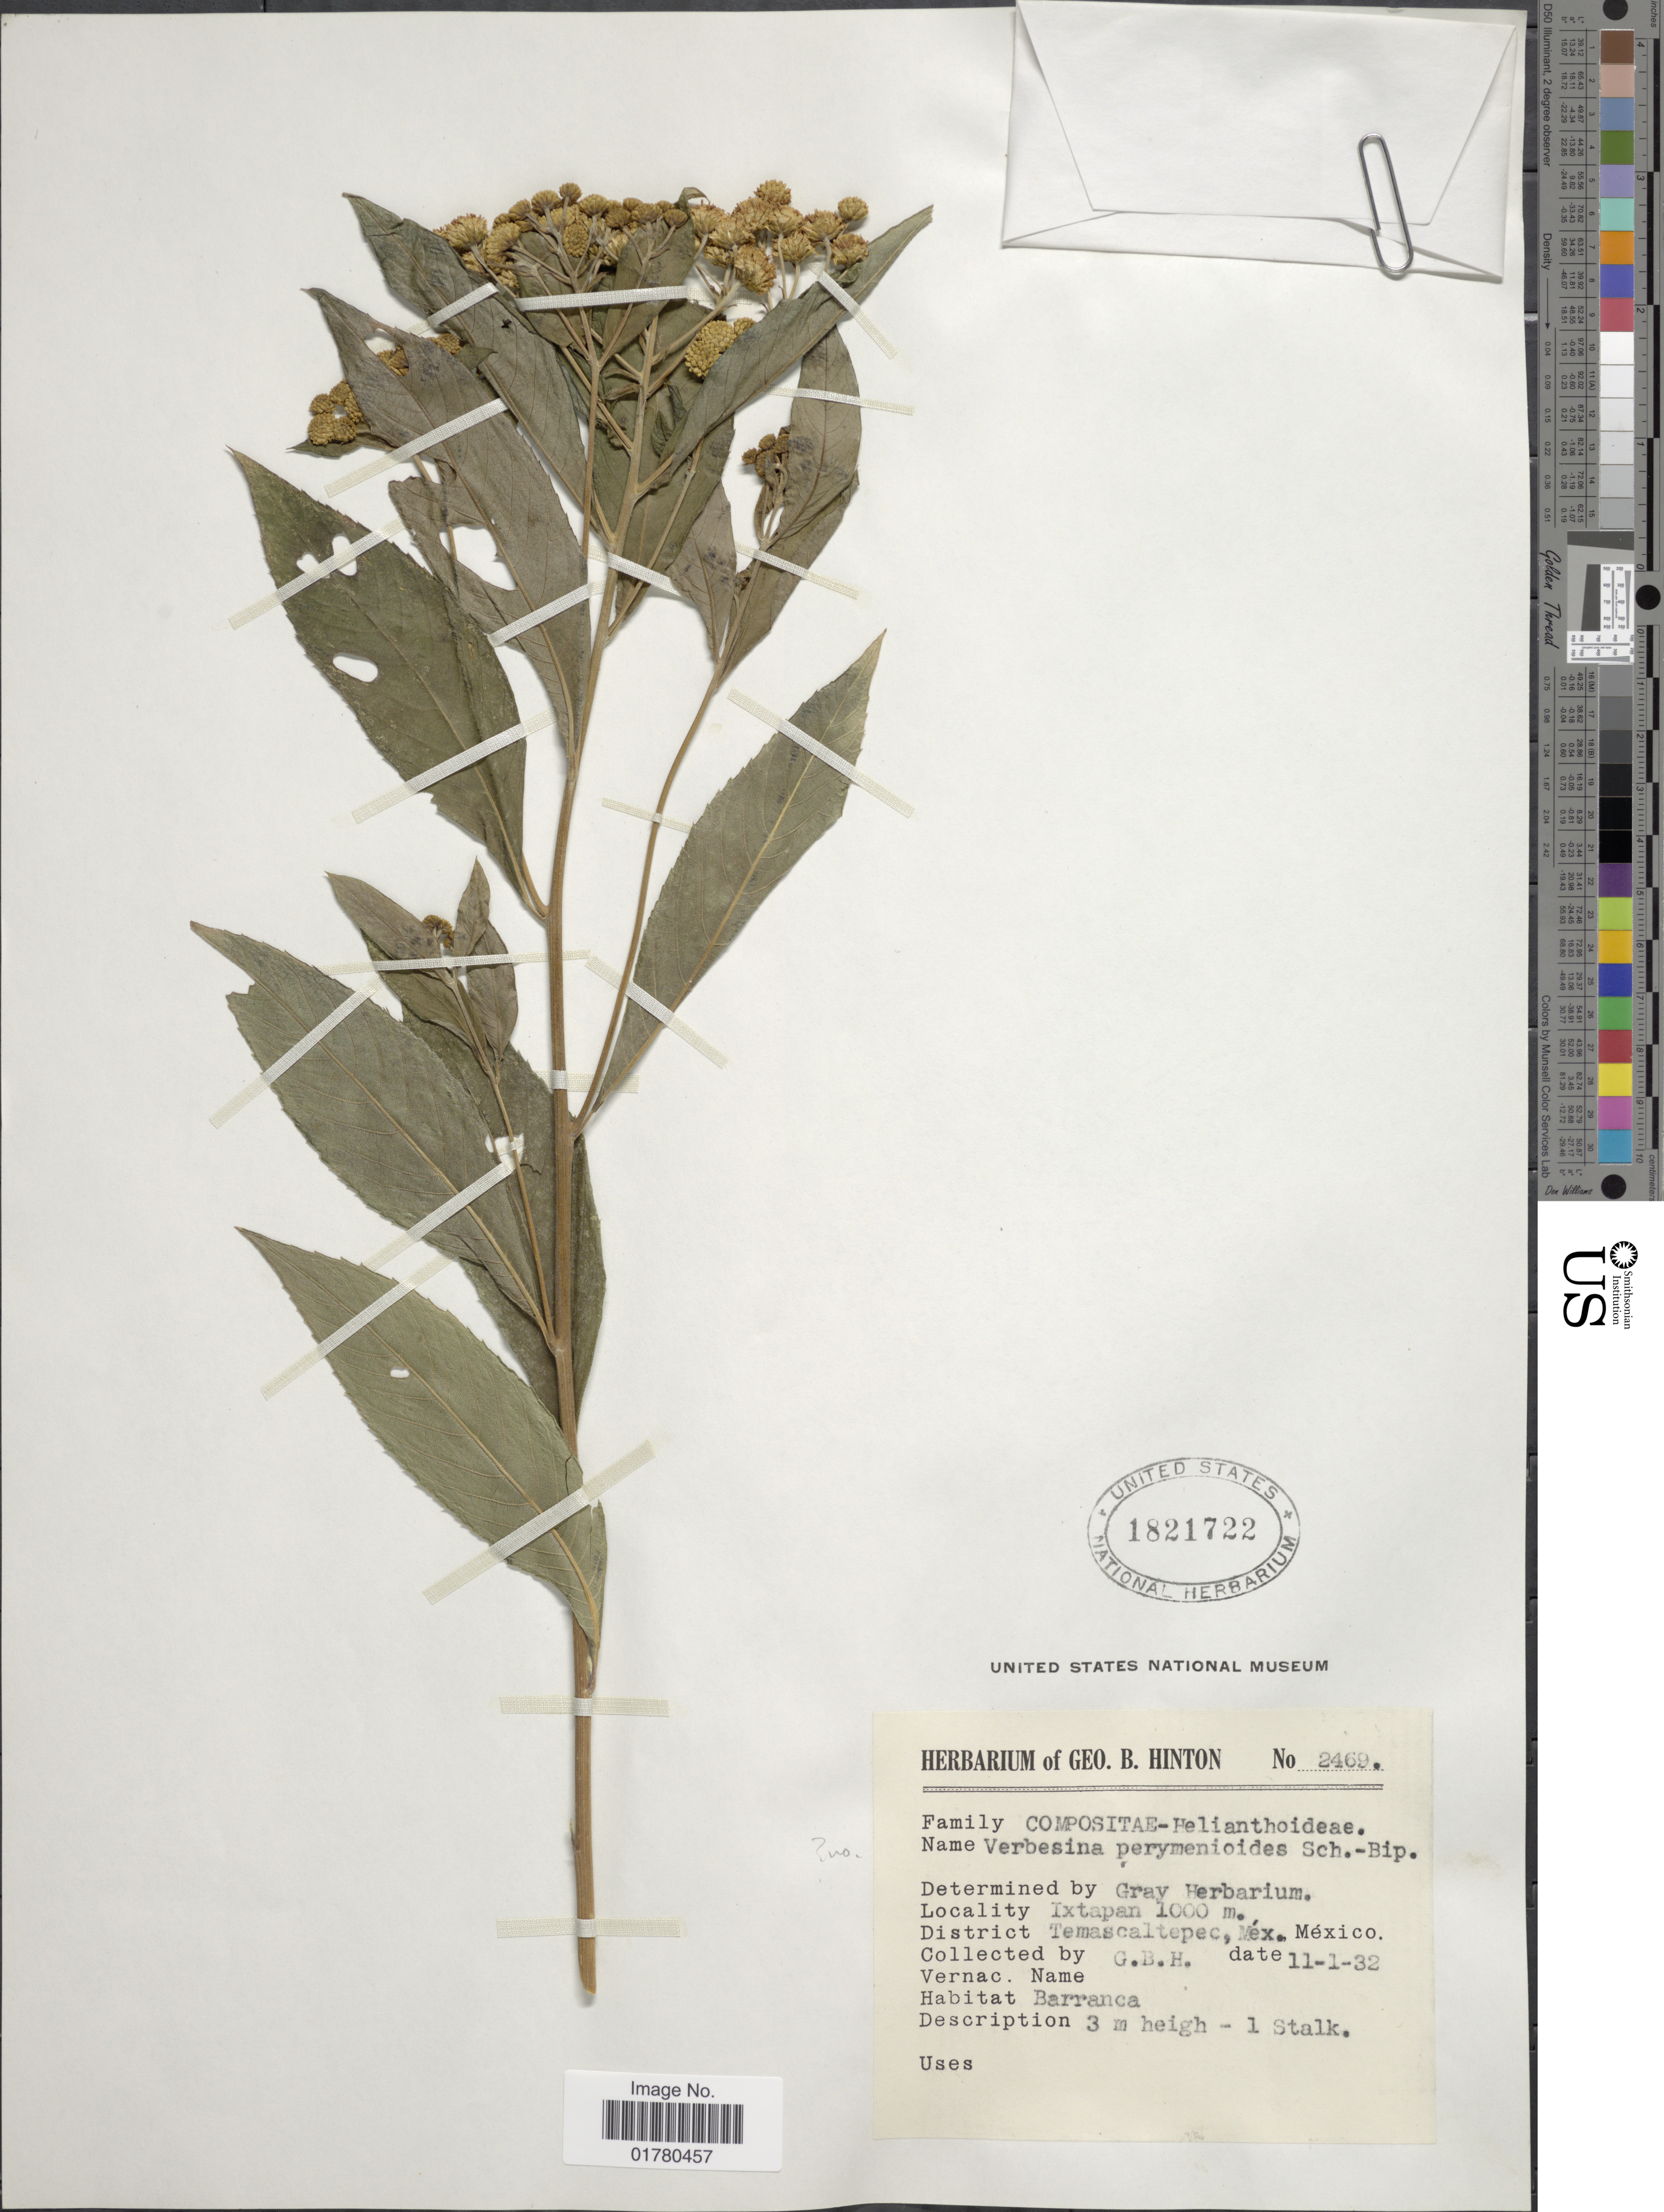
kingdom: Plantae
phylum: Tracheophyta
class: Magnoliopsida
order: Asterales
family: Asteraceae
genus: Verbesina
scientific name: Verbesina sp.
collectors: G. B. Hinton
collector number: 2469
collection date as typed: Transcribed d/m/y: 1/11/32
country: Mexico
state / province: México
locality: Ixtapan, District Temascaltepec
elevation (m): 1000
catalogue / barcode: US 1821722